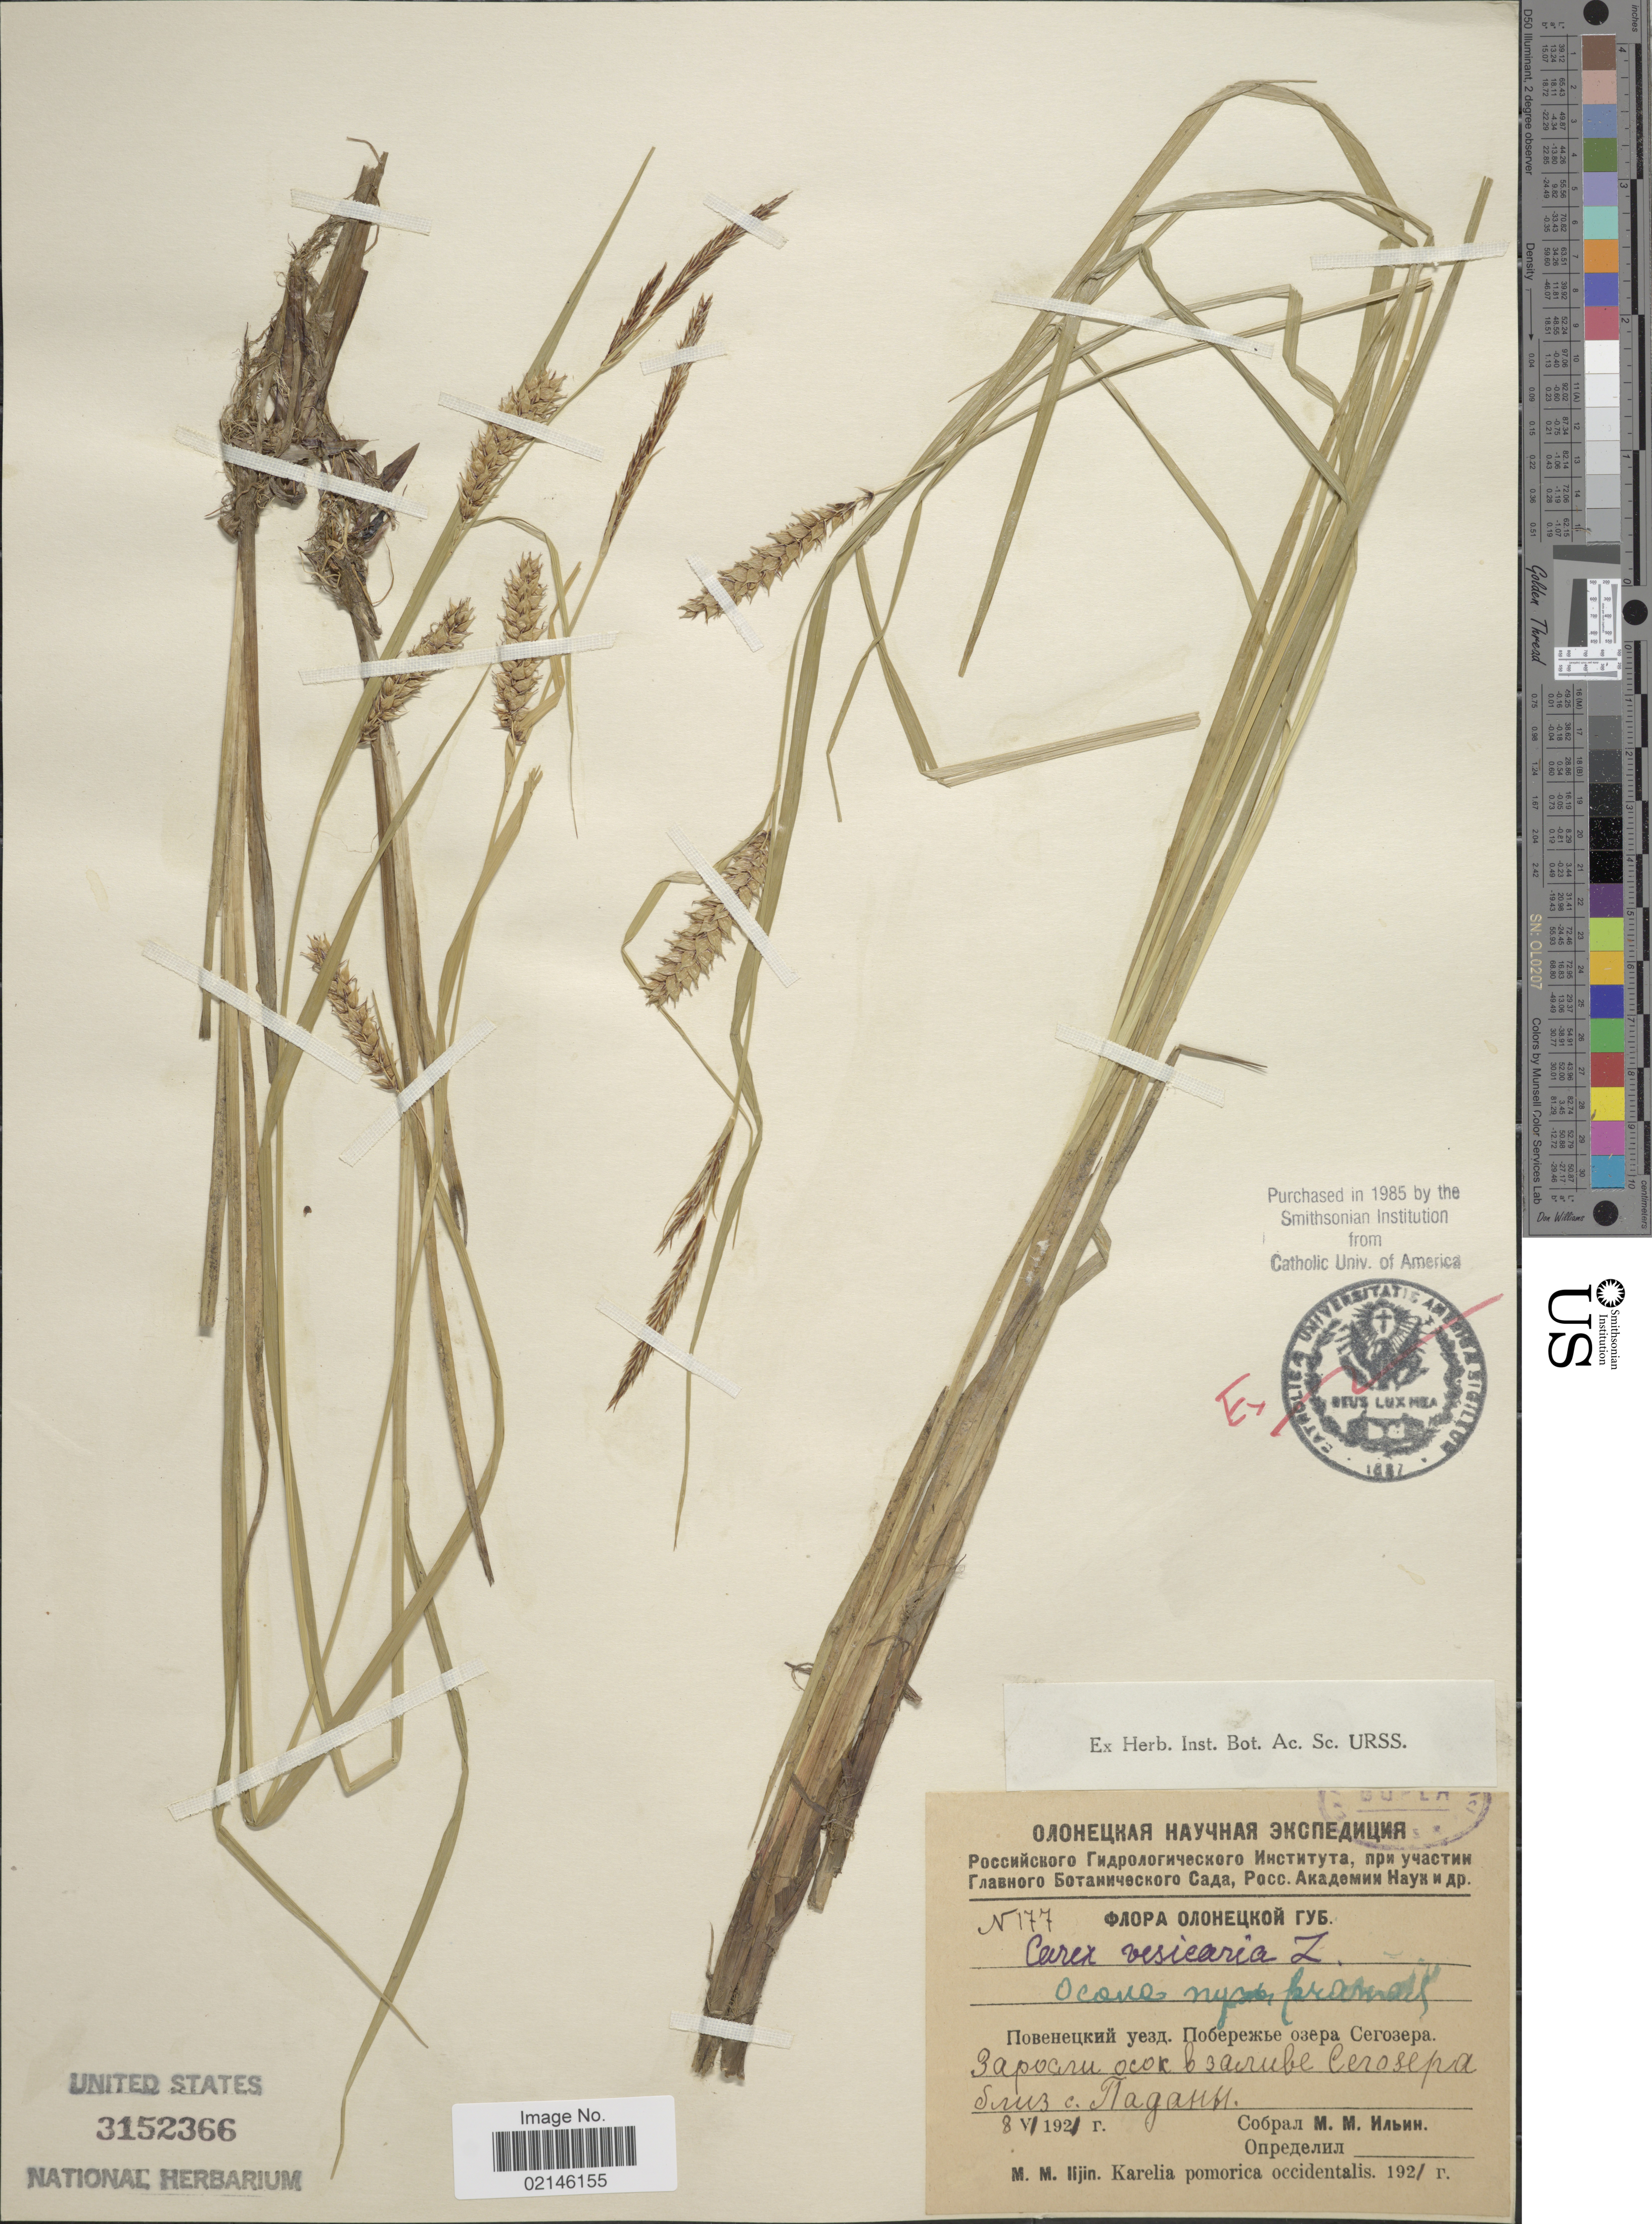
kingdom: Plantae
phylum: Tracheophyta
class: Liliopsida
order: Poales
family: Cyperaceae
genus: Carex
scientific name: Carex vesicaria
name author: L.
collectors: M. Iljin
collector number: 177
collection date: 1921-06-08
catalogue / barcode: US 3152366